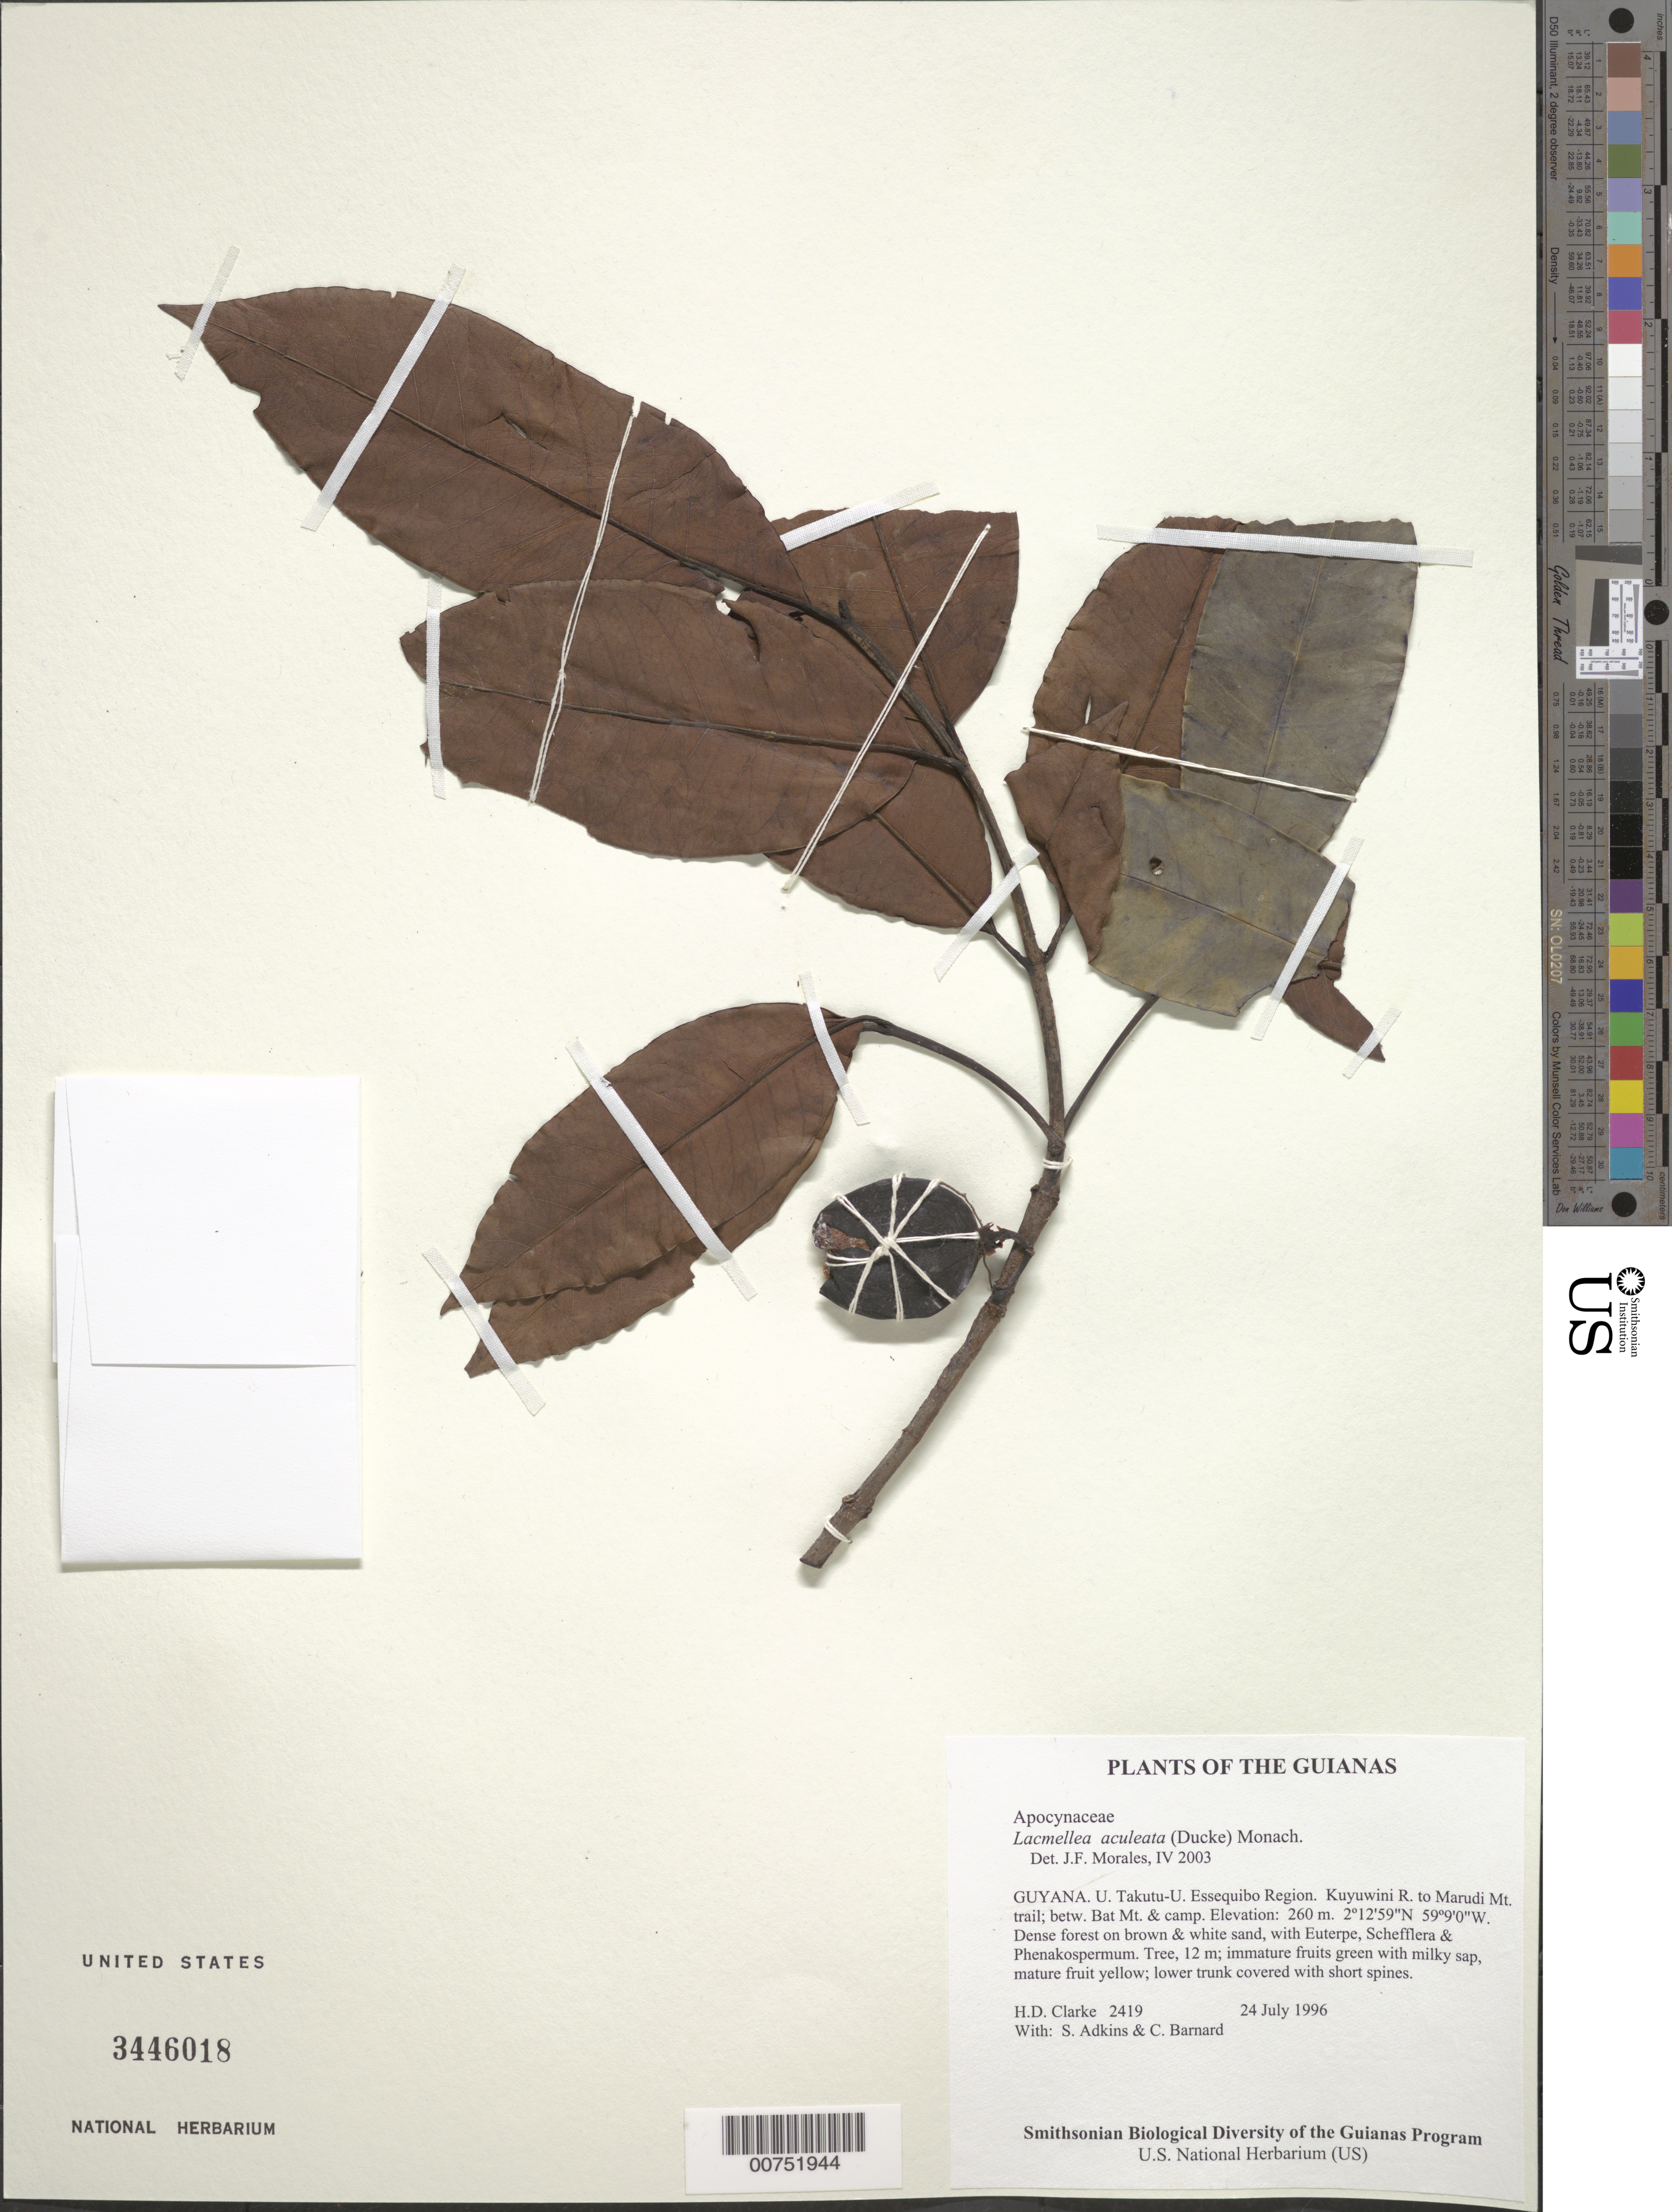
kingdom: Plantae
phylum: Tracheophyta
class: Magnoliopsida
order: Gentianales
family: Apocynaceae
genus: Lacmellea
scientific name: Lacmellea aculeata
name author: (Ducke) Monach.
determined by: Morales, J. F.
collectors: H. D. Clarke, S. Adkins & C. Bernard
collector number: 2419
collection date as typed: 24 July 1996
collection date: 1996-07-24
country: Guyana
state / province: U. Takutu-U. Essequibo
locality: Kuyuwini R. to Marudi Mt. trail; betw. Bat Mt. & camp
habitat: Dense forest on brown & white sand, with Euterpe, Schefflera & Phenakospermum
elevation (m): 260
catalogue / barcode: US 3446018